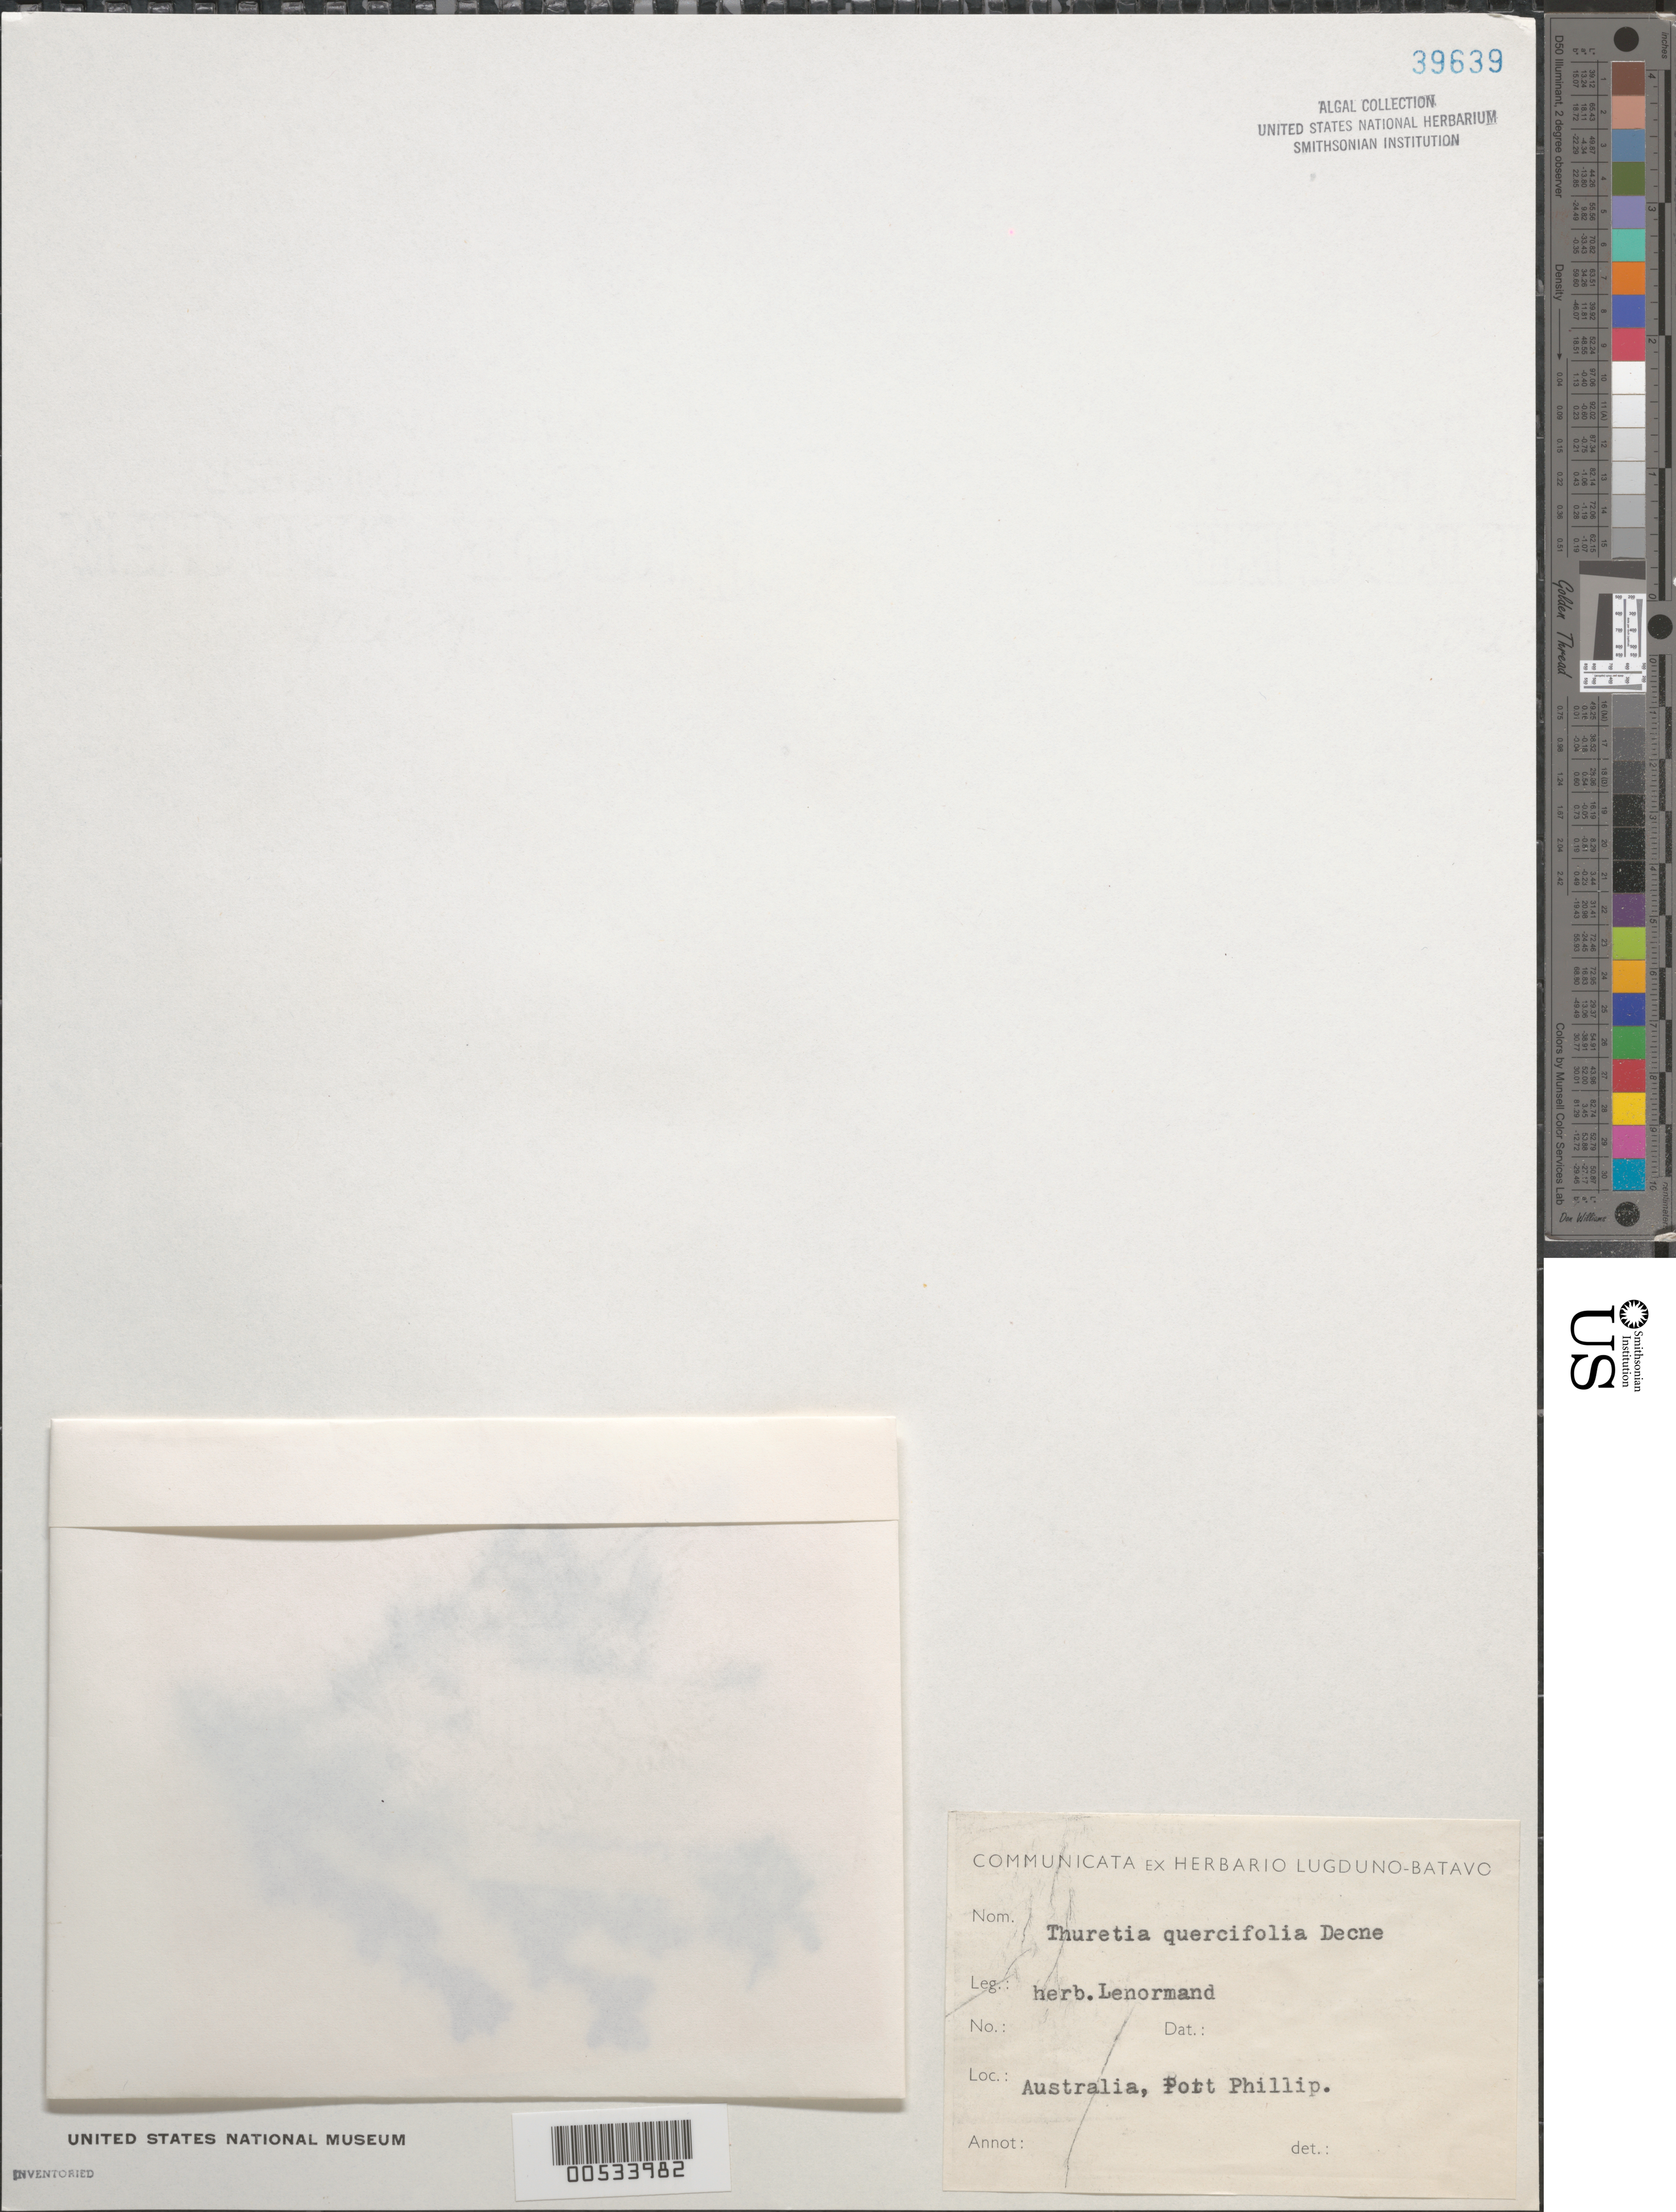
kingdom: Plantae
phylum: Rhodophyta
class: Florideophyceae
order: Ceramiales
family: Dasyaceae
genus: Thuretia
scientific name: Thuretia quercifolia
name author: Decne.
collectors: S. Lenormand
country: Australia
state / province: Victoria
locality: Port Phillip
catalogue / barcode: US 39639